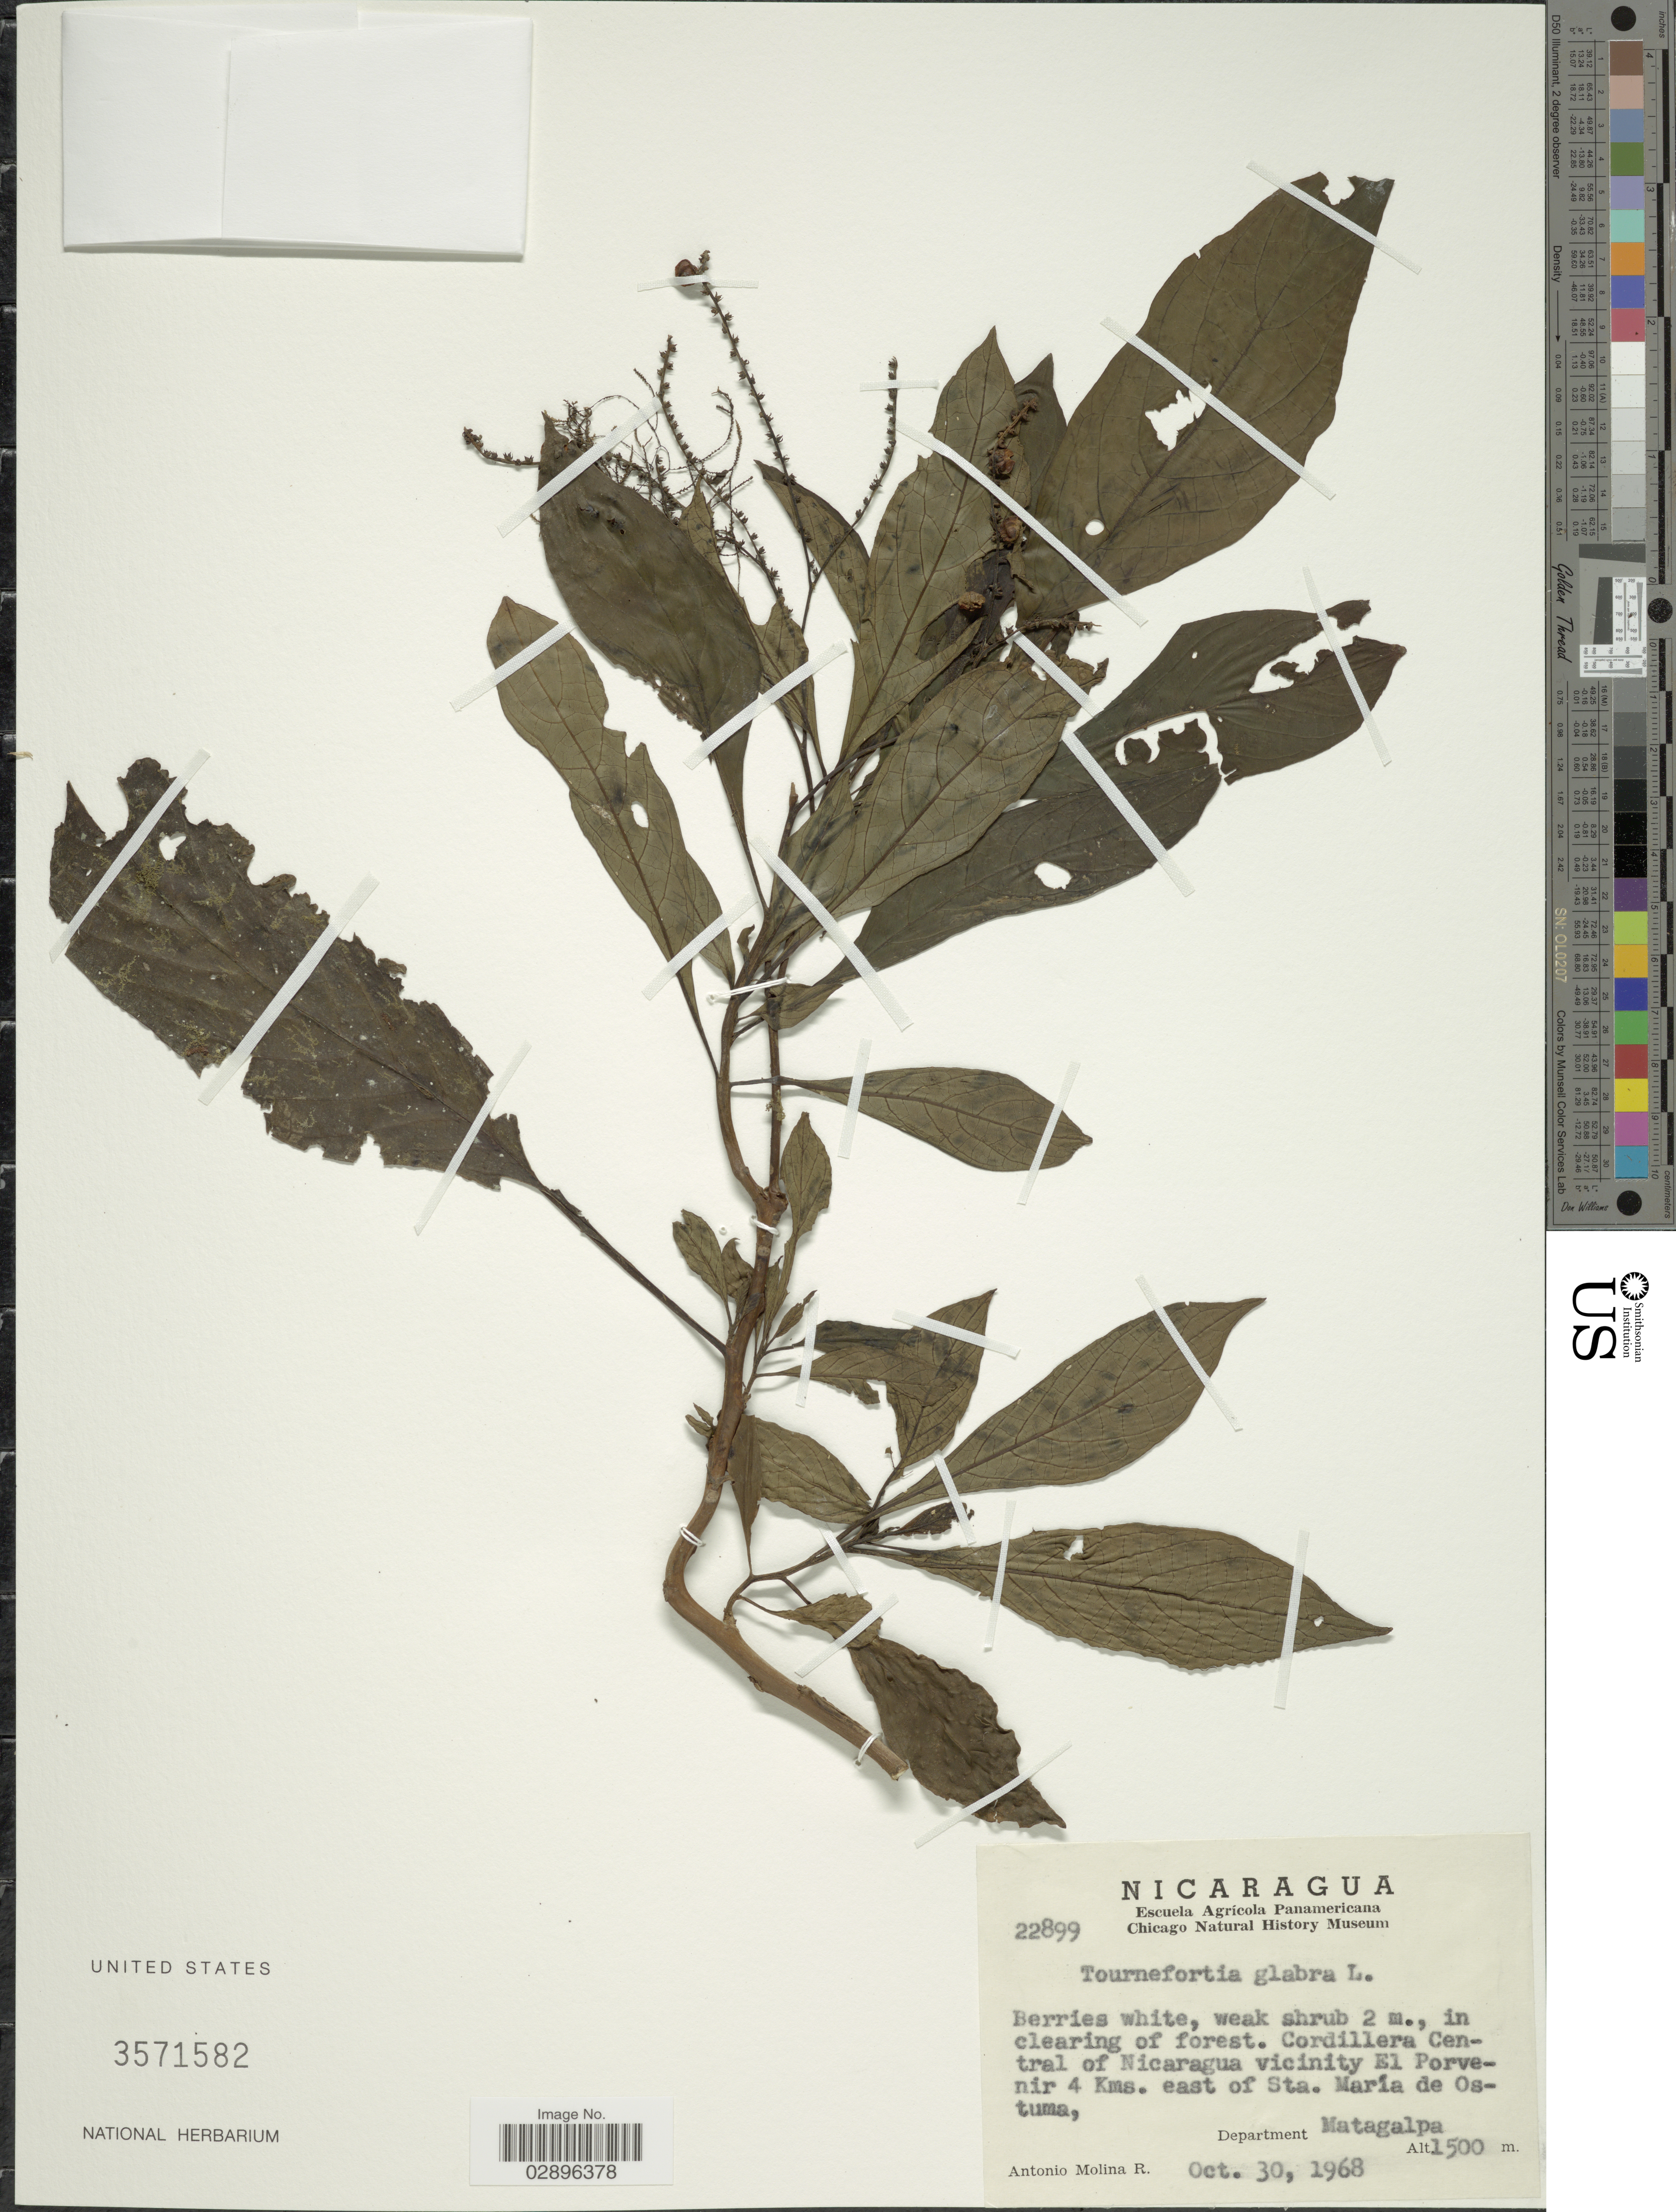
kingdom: Plantae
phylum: Tracheophyta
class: Magnoliopsida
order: Boraginales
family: Heliotropiaceae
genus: Tournefortia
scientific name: Tournefortia glabra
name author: L.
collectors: A. Molina R.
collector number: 22899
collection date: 1968-10-30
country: Nicaragua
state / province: Matagalpa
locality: Cordillera Central of Nicaragua vicinity of El Porvenir 4 Kms. east of Sta. María de Ostuma, Department Matagalpa.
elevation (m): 1500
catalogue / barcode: US 3571582